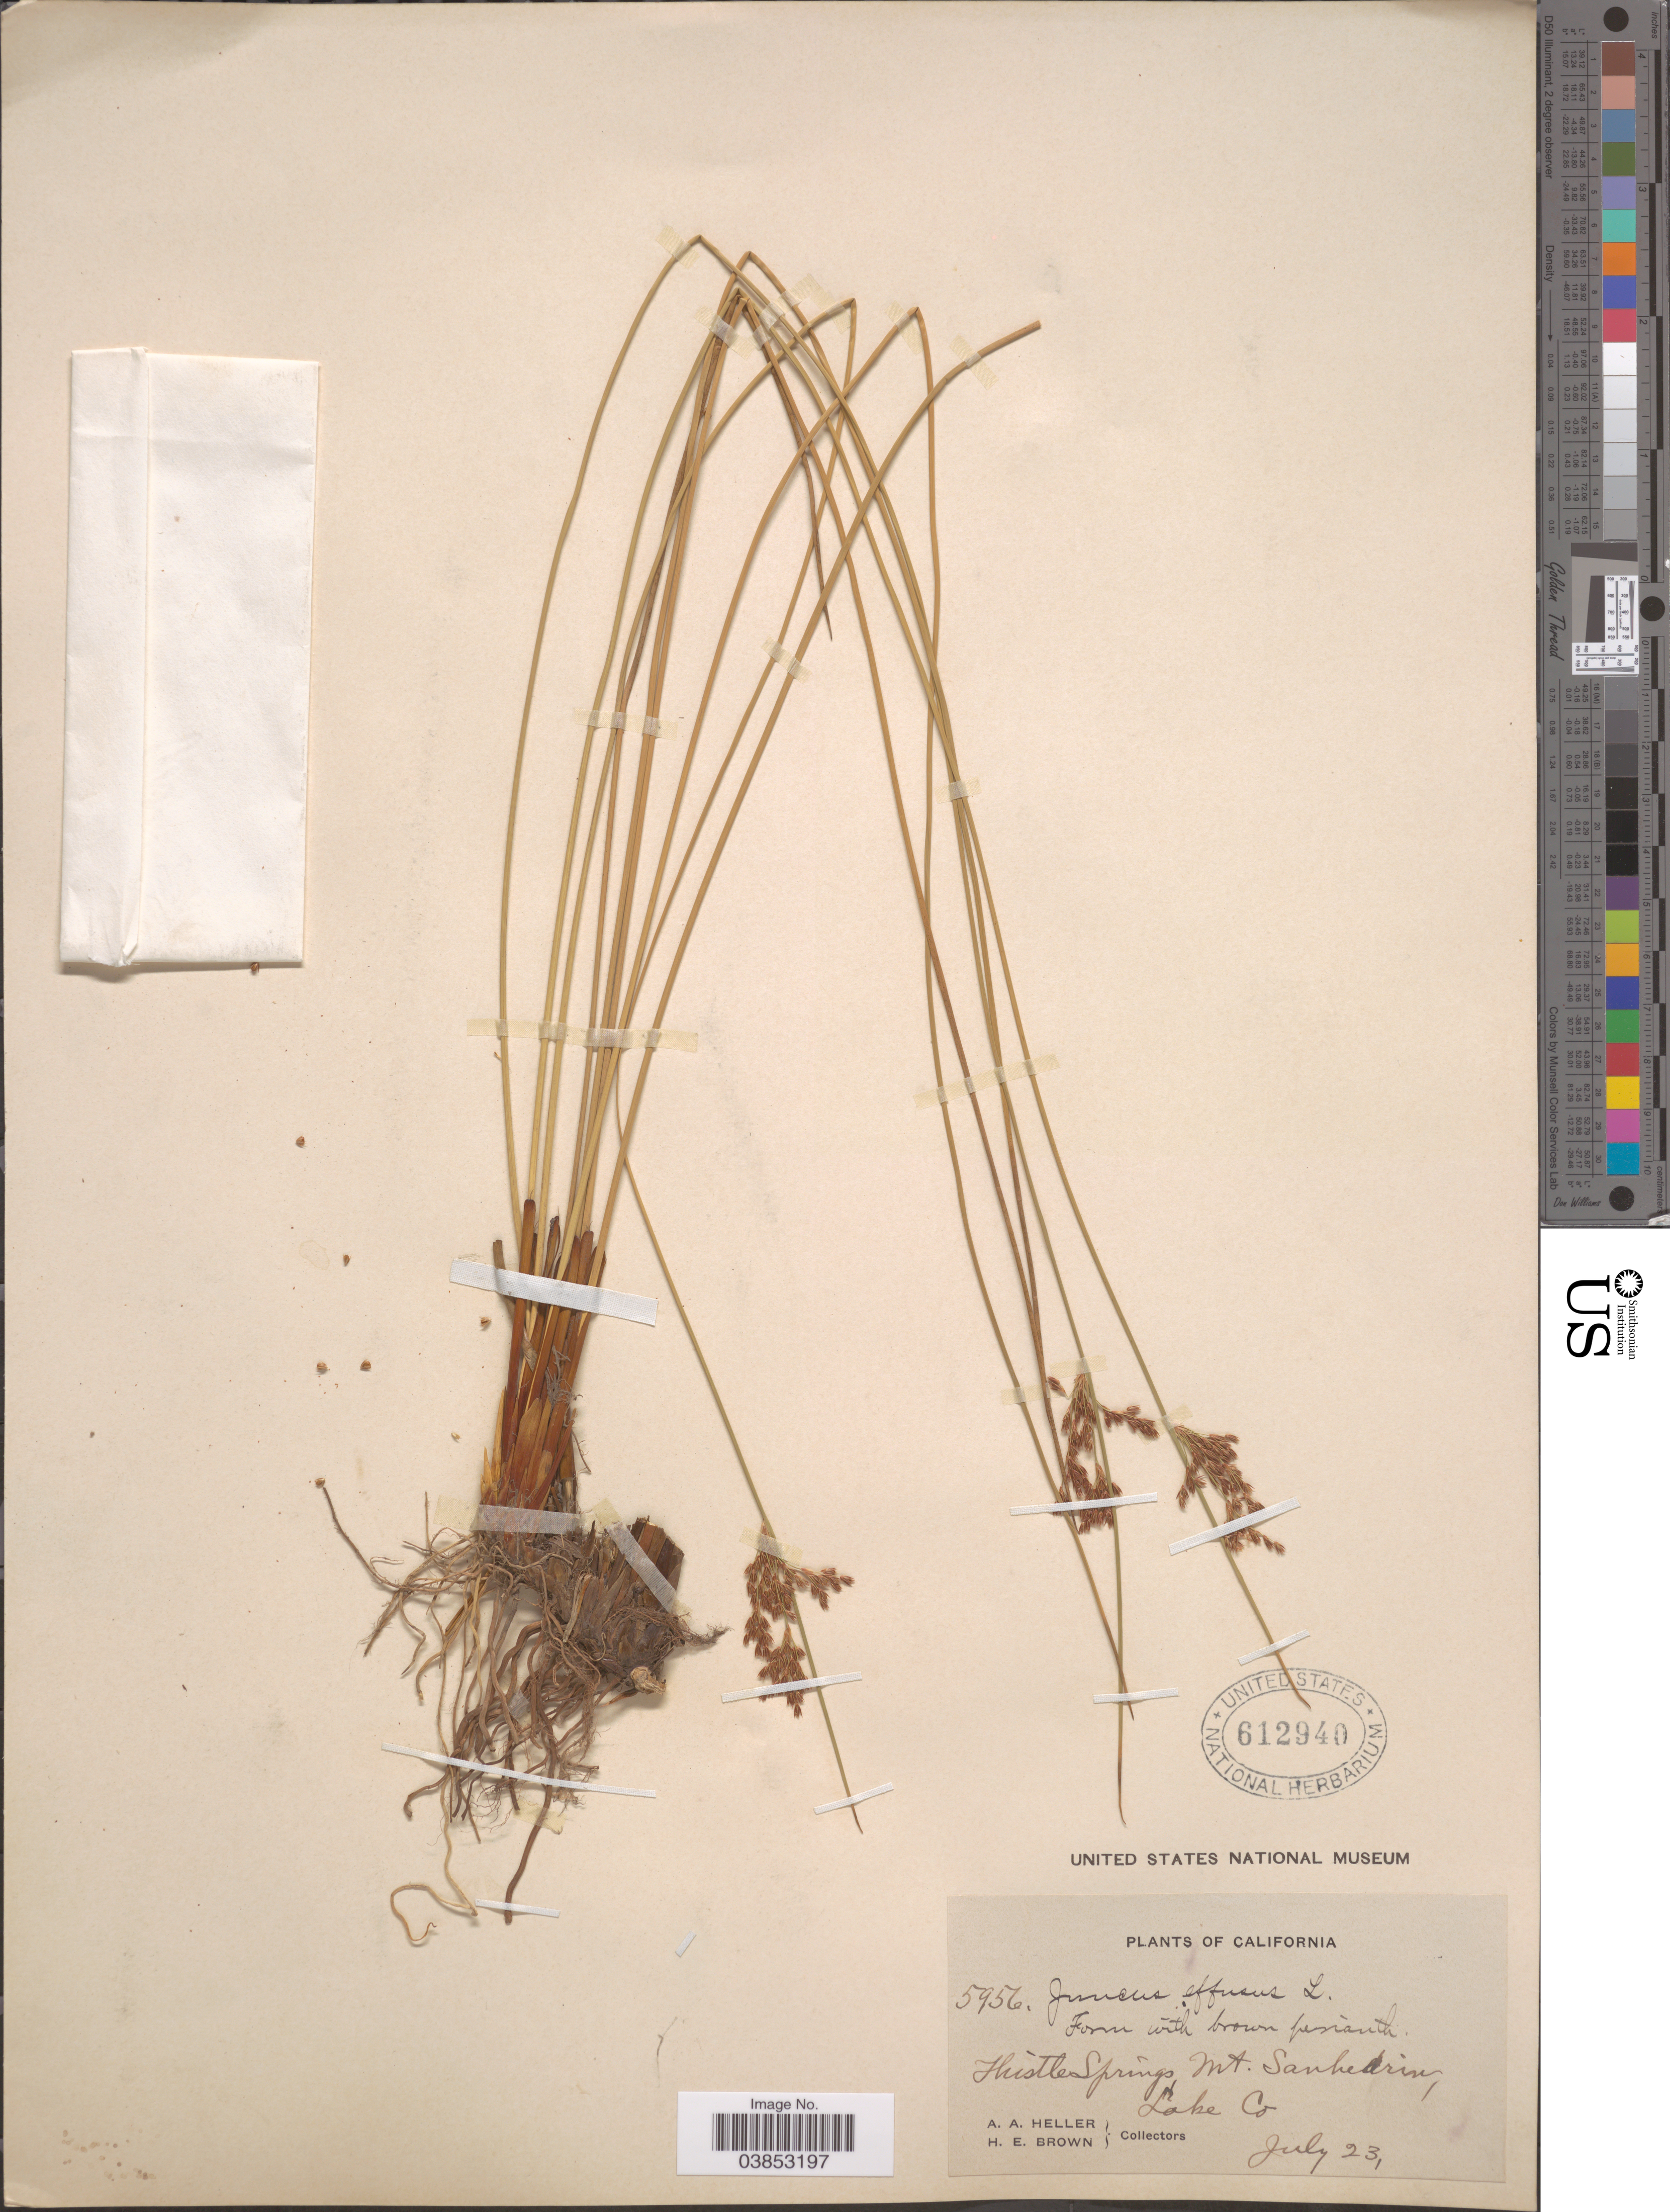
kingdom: Plantae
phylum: Tracheophyta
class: Liliopsida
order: Poales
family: Juncaceae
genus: Juncus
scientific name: Juncus effusus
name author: L.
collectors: A. A. Heller & H. E. Brown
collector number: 5956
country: United States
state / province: California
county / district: Lake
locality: Thistle Springs Mt. Sanhedrin, Lake Co.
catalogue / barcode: US 612940